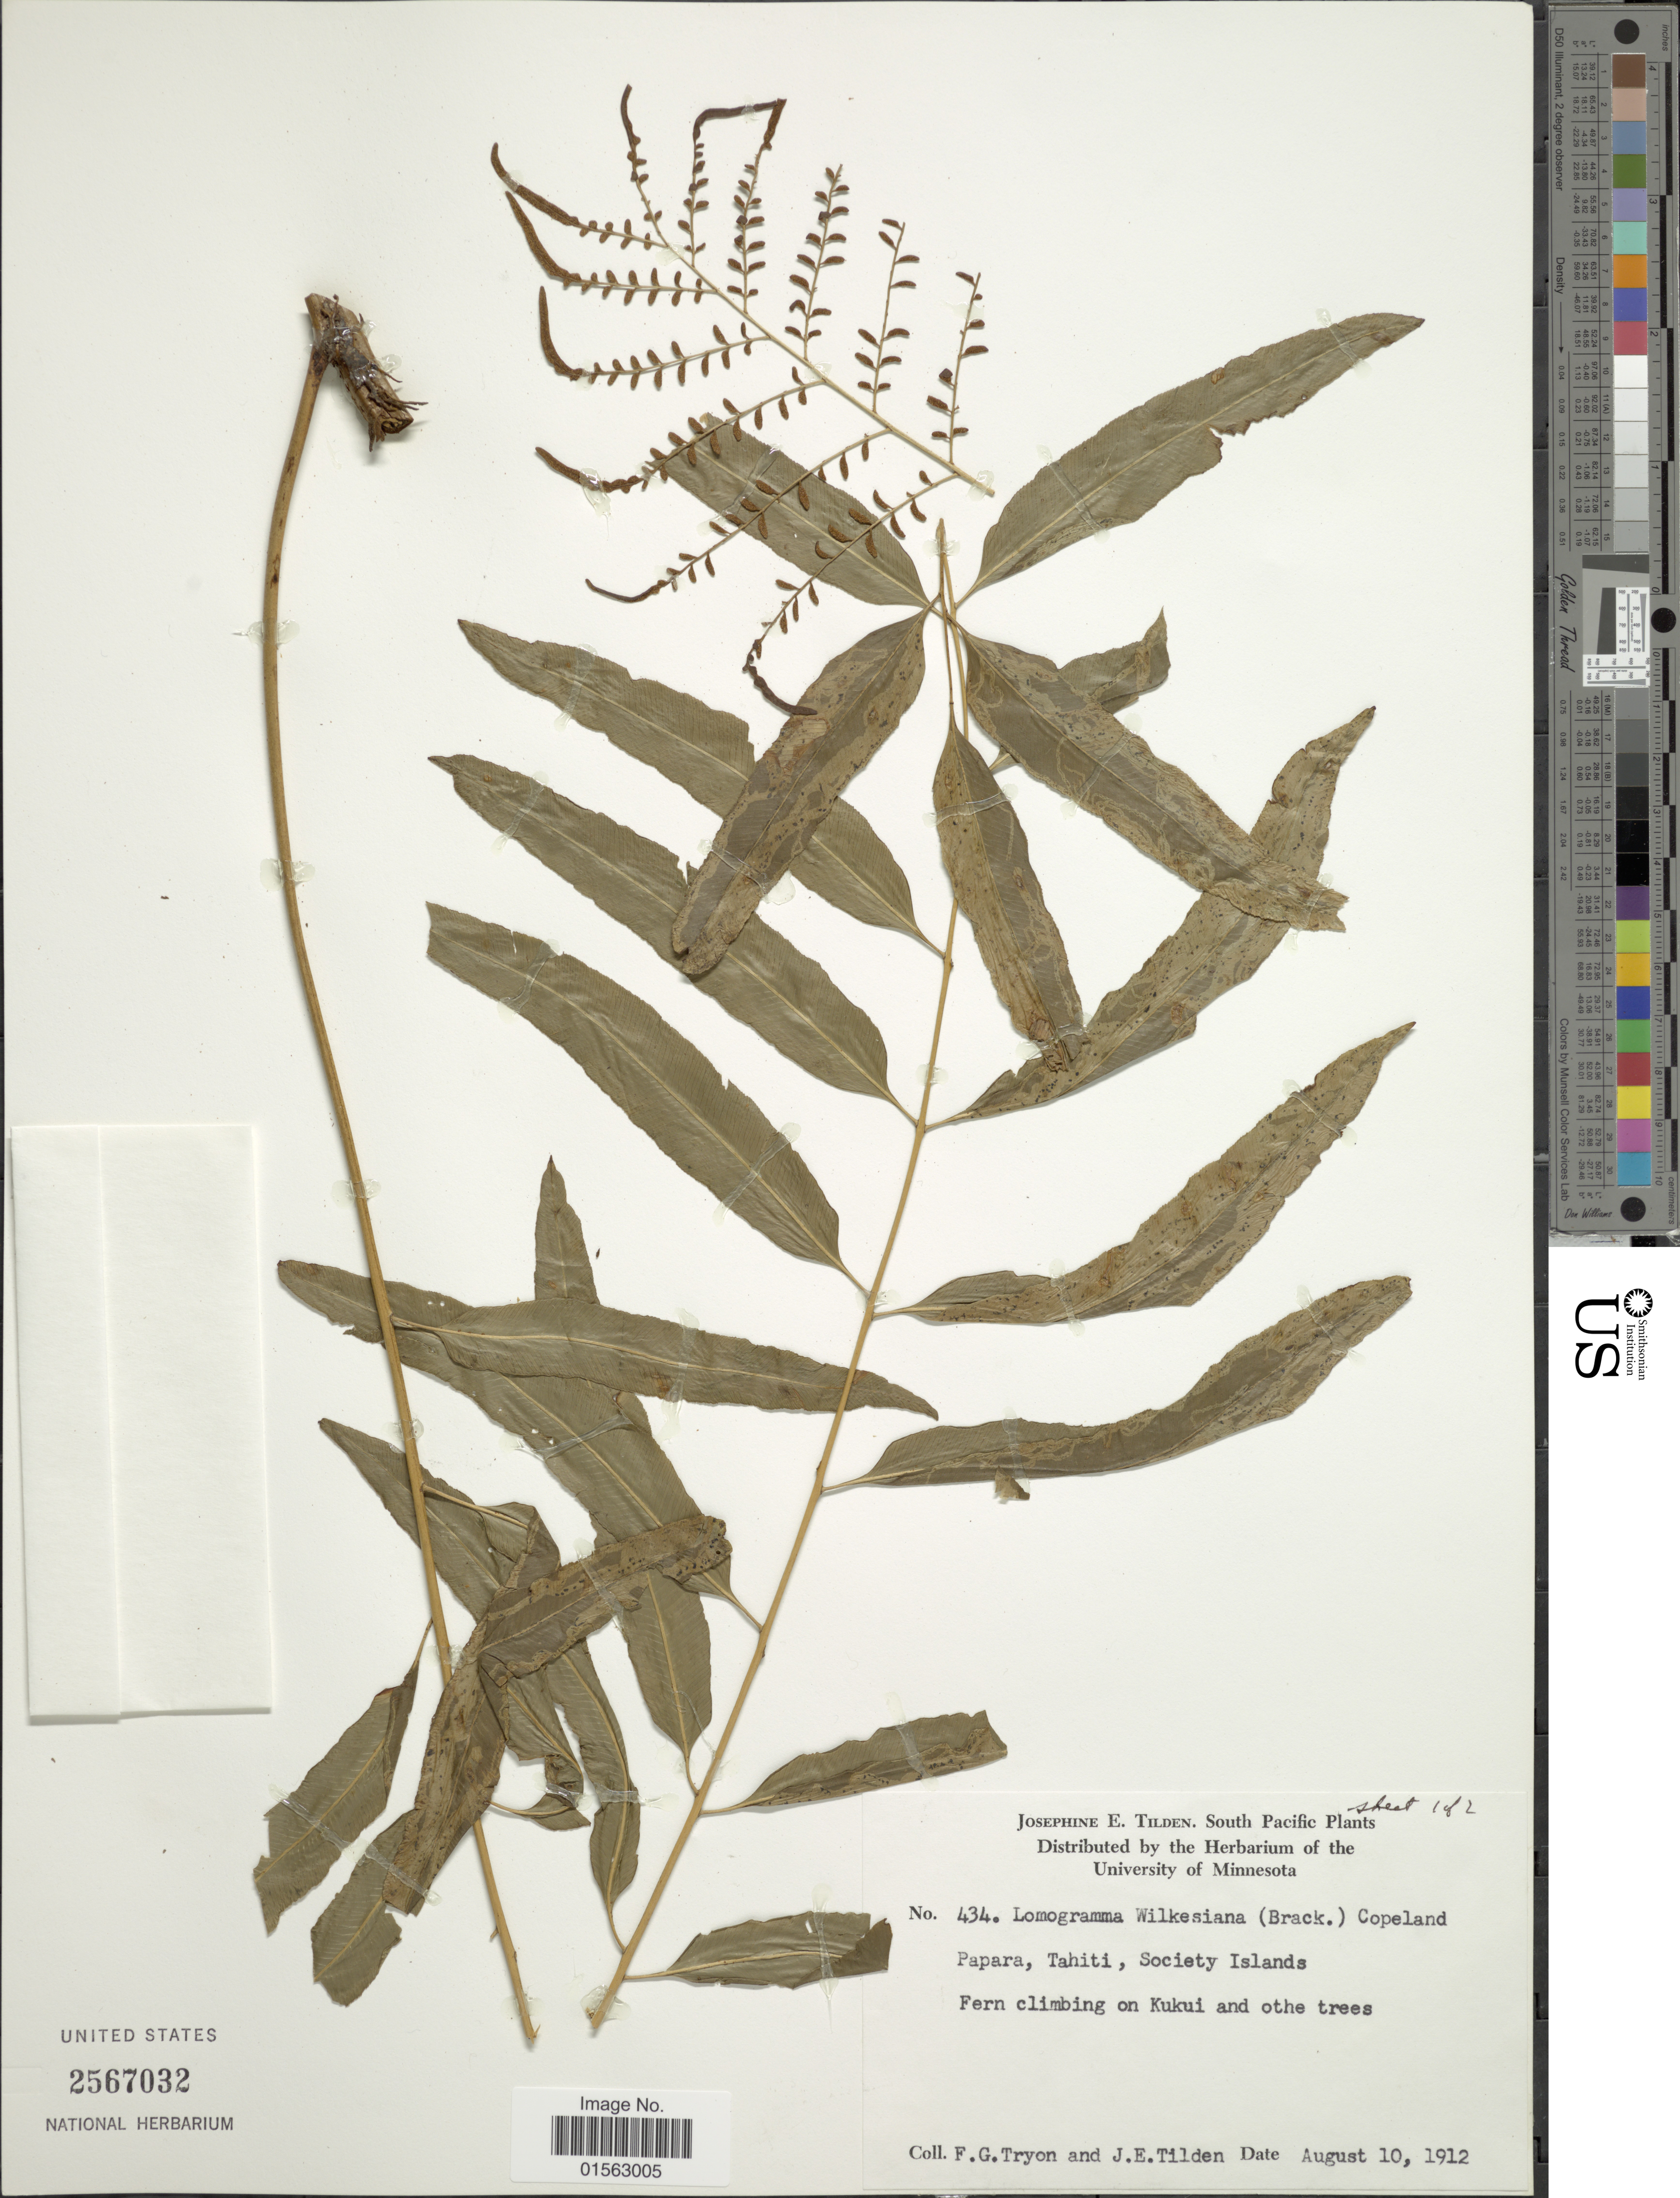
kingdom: Plantae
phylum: Tracheophyta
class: Polypodiopsida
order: Polypodiales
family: Dryopteridaceae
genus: Teratophyllum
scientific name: Teratophyllum wilkesianum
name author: (Brack.) Holttum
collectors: F. G. Tryon & J. E. Tilden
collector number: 434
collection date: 1912-08-10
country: French Polynesia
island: Tahiti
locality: South Pacific, Papara, Tahiti, Society Islands. fern climbing on Kukui and other trees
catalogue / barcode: US 2567032